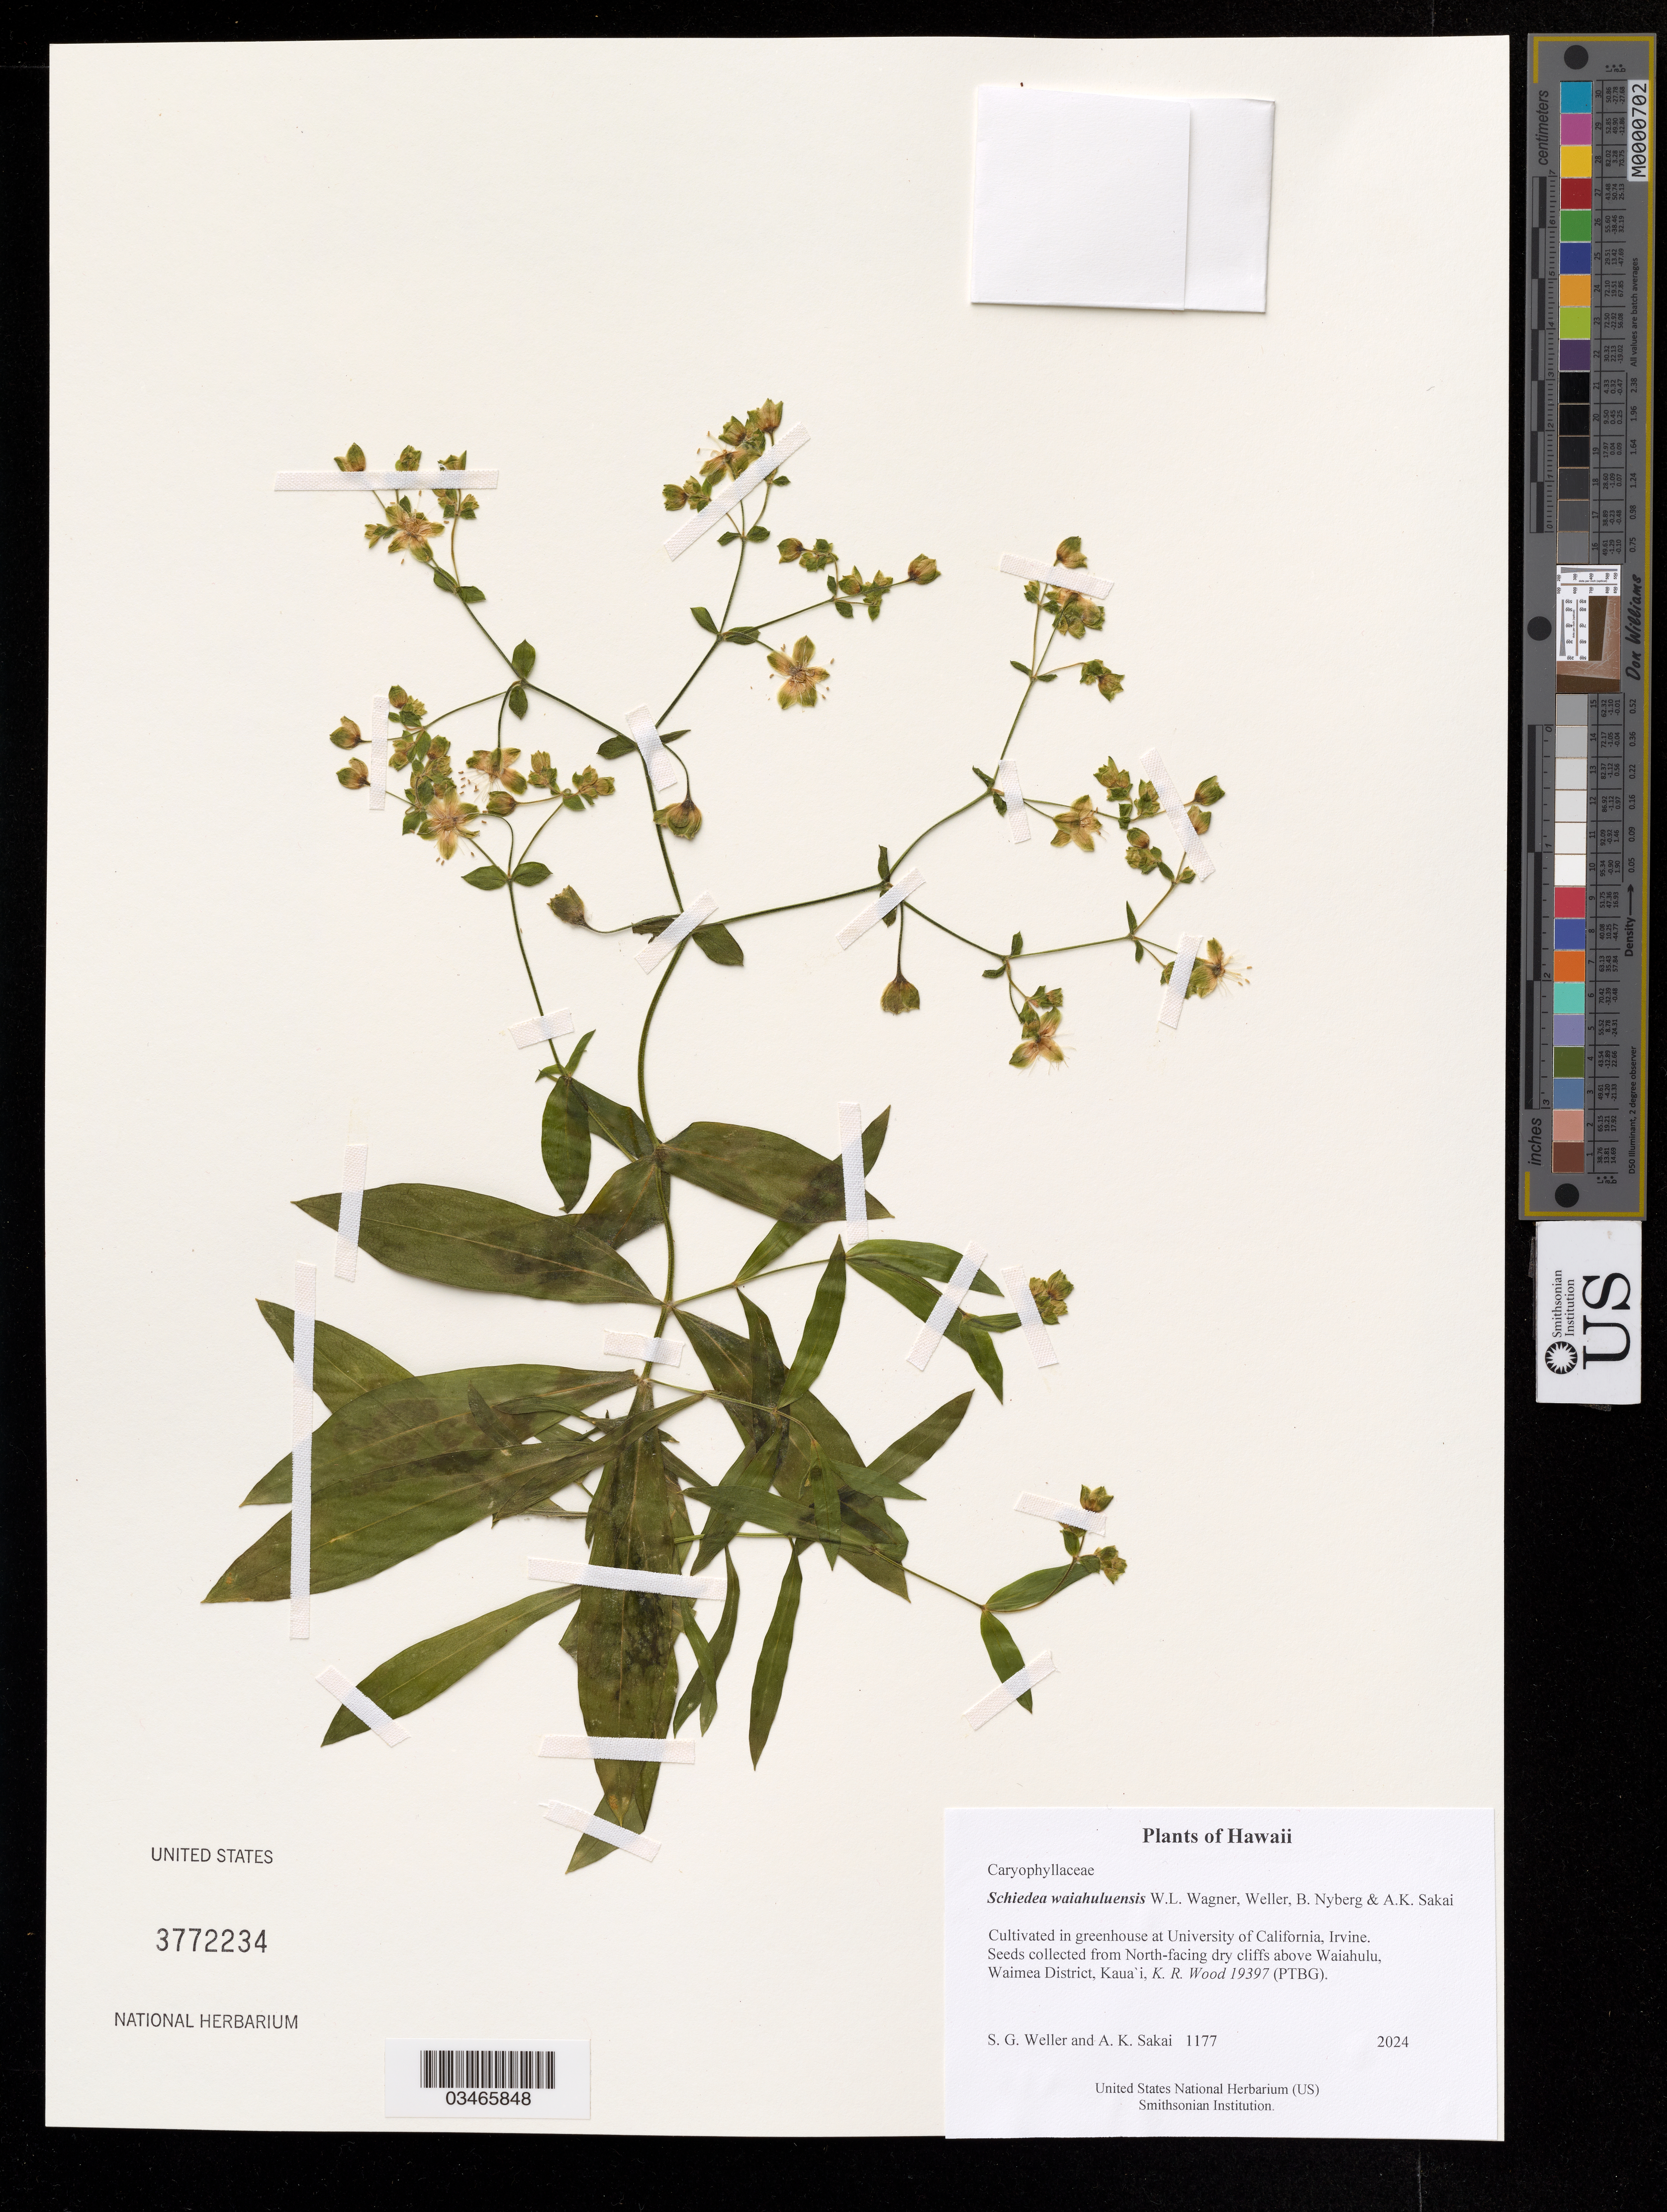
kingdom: Plantae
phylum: Tracheophyta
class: Magnoliopsida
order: Caryophyllales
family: Caryophyllaceae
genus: Schiedea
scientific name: Schiedea waiahuluensis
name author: W.L. Wagner et al.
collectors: S. G. Weller & A. Sakai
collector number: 1177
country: United States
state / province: California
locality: Cultivated in greenhouse at University of California, Irvine.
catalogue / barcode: US 3772234